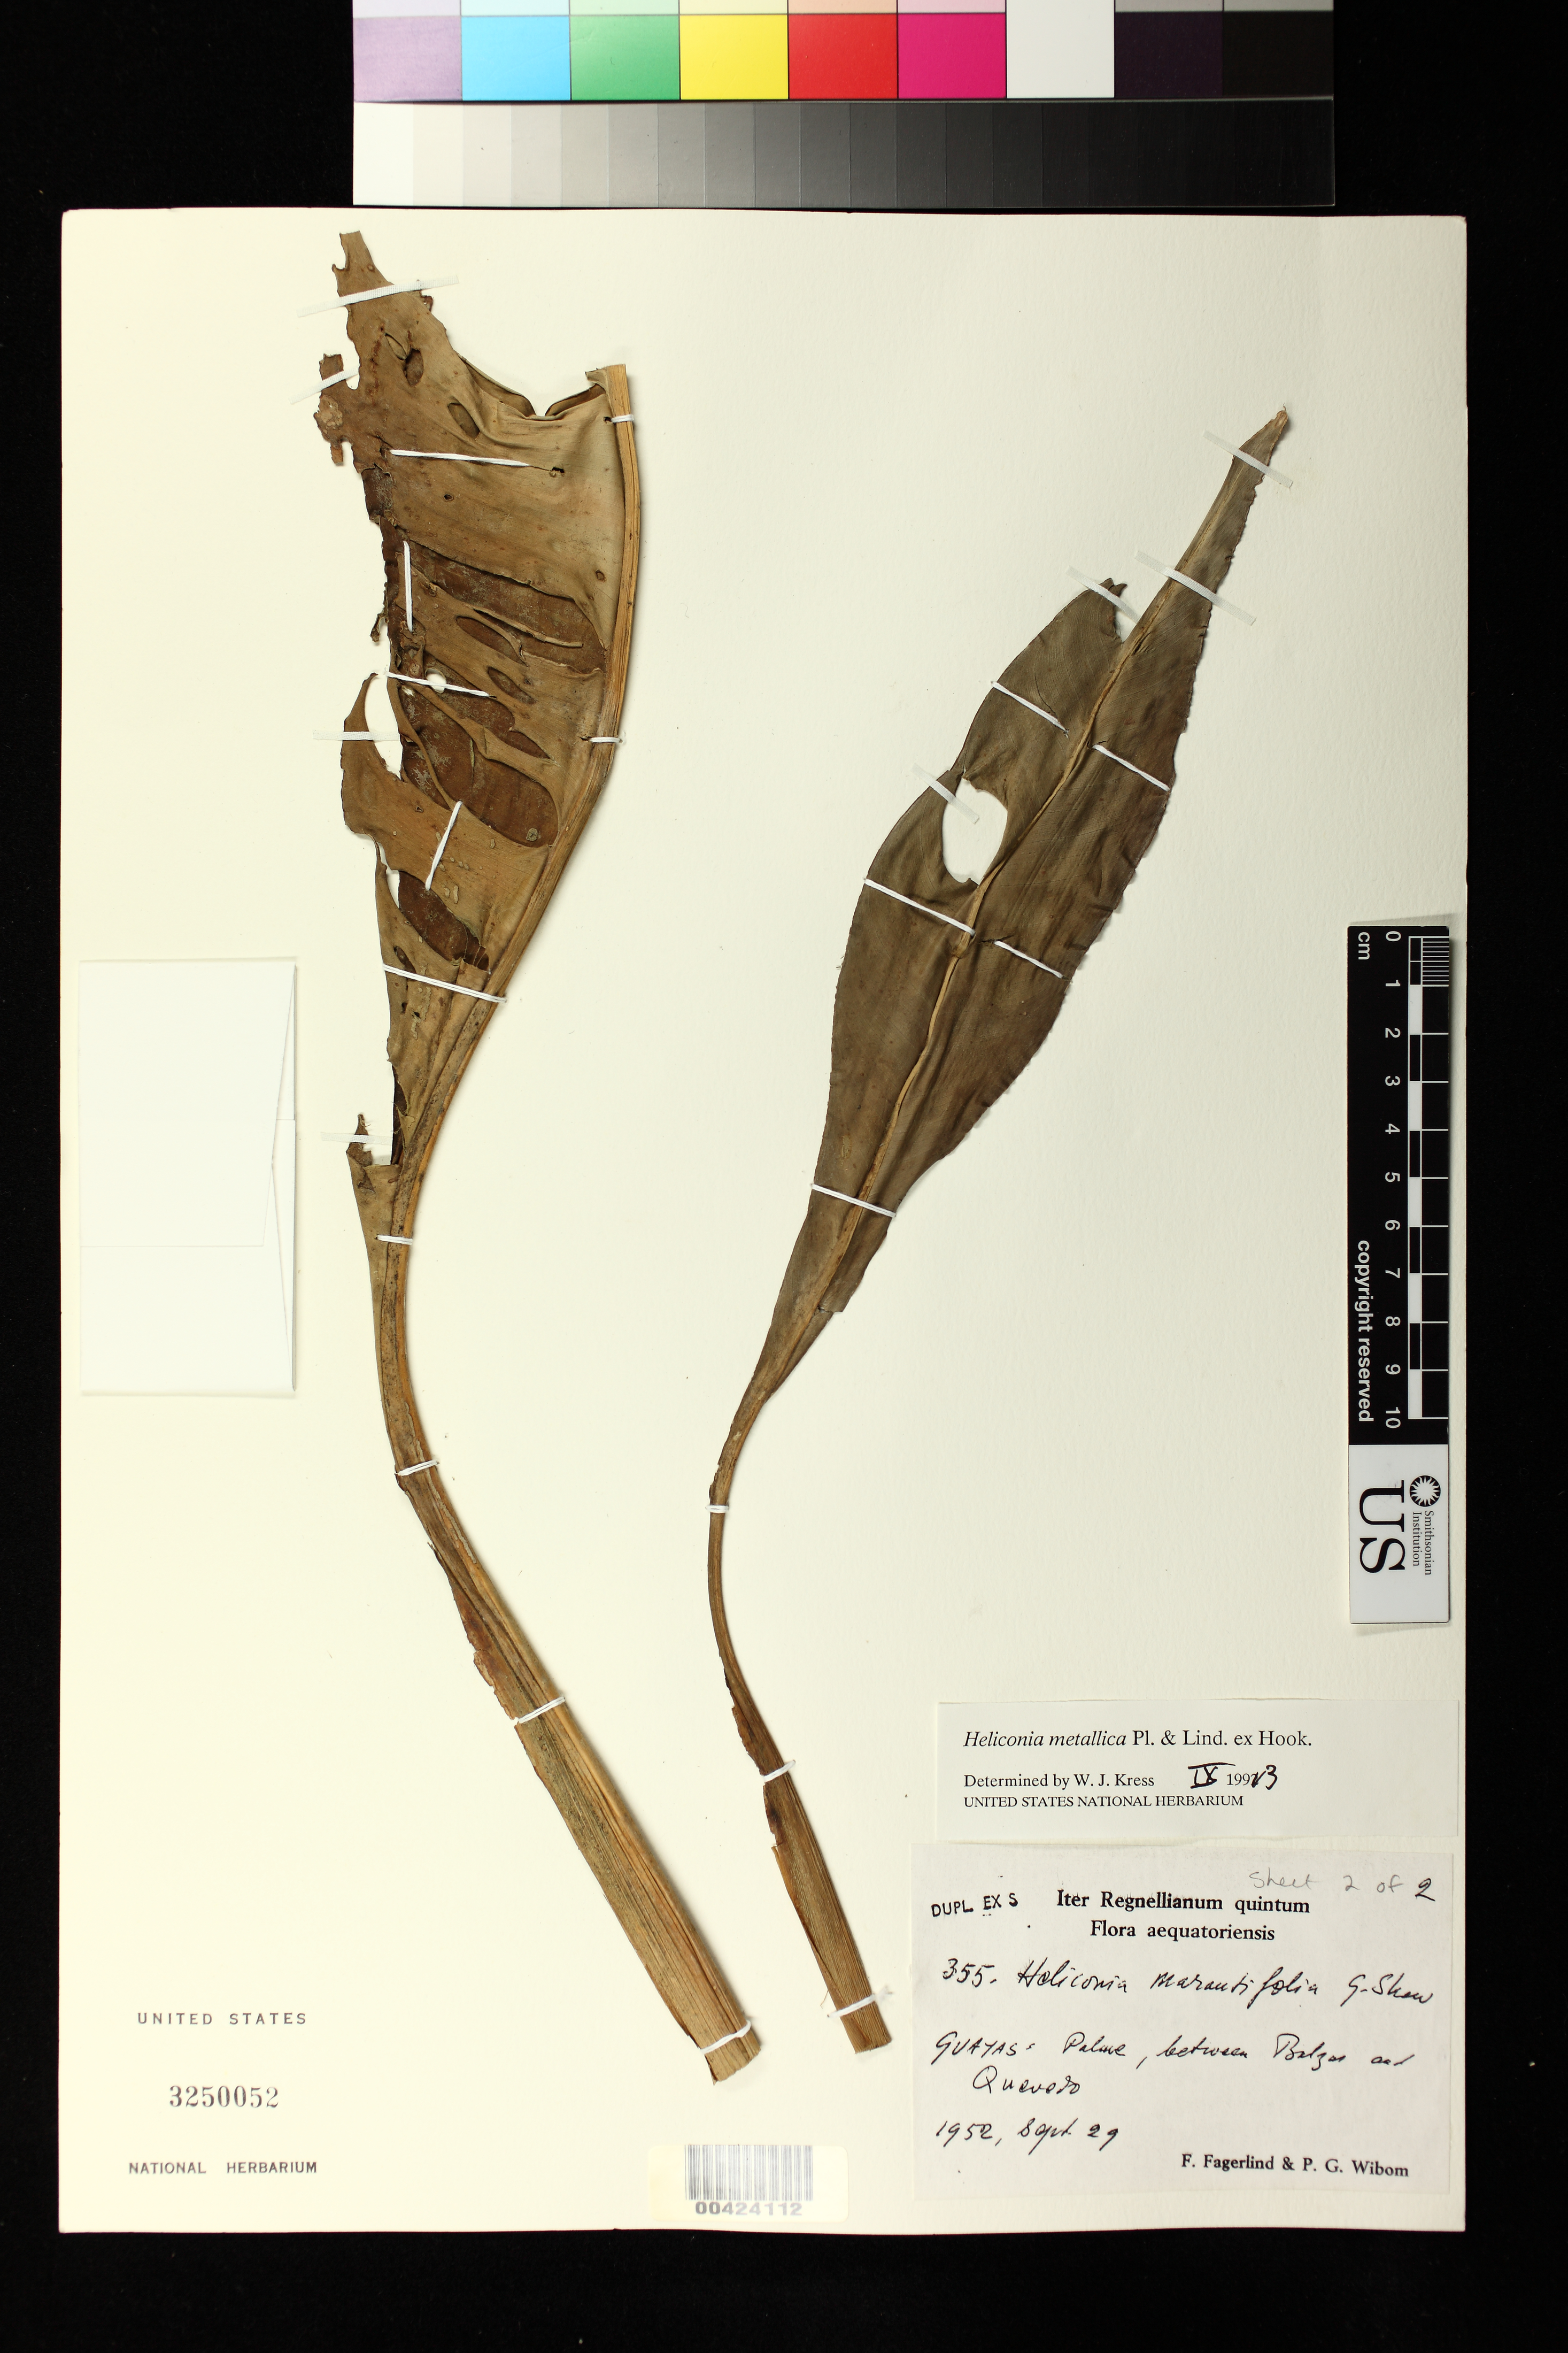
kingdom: Plantae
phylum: Tracheophyta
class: Liliopsida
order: Zingiberales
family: Heliconiaceae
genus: Heliconia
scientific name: Heliconia metallica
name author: Planch. & Linden ex Hook.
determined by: Kress, W. J., (US), Smithsonian Institution - National Museum of Natural History (UNITED STATES)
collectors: F. Fagerlind & P. Wibom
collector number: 355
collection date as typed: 29 Sep 1952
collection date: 1952-09-29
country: Ecuador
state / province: Guayas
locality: Palme, between Balzar and Quevedo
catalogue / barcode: US 3250052